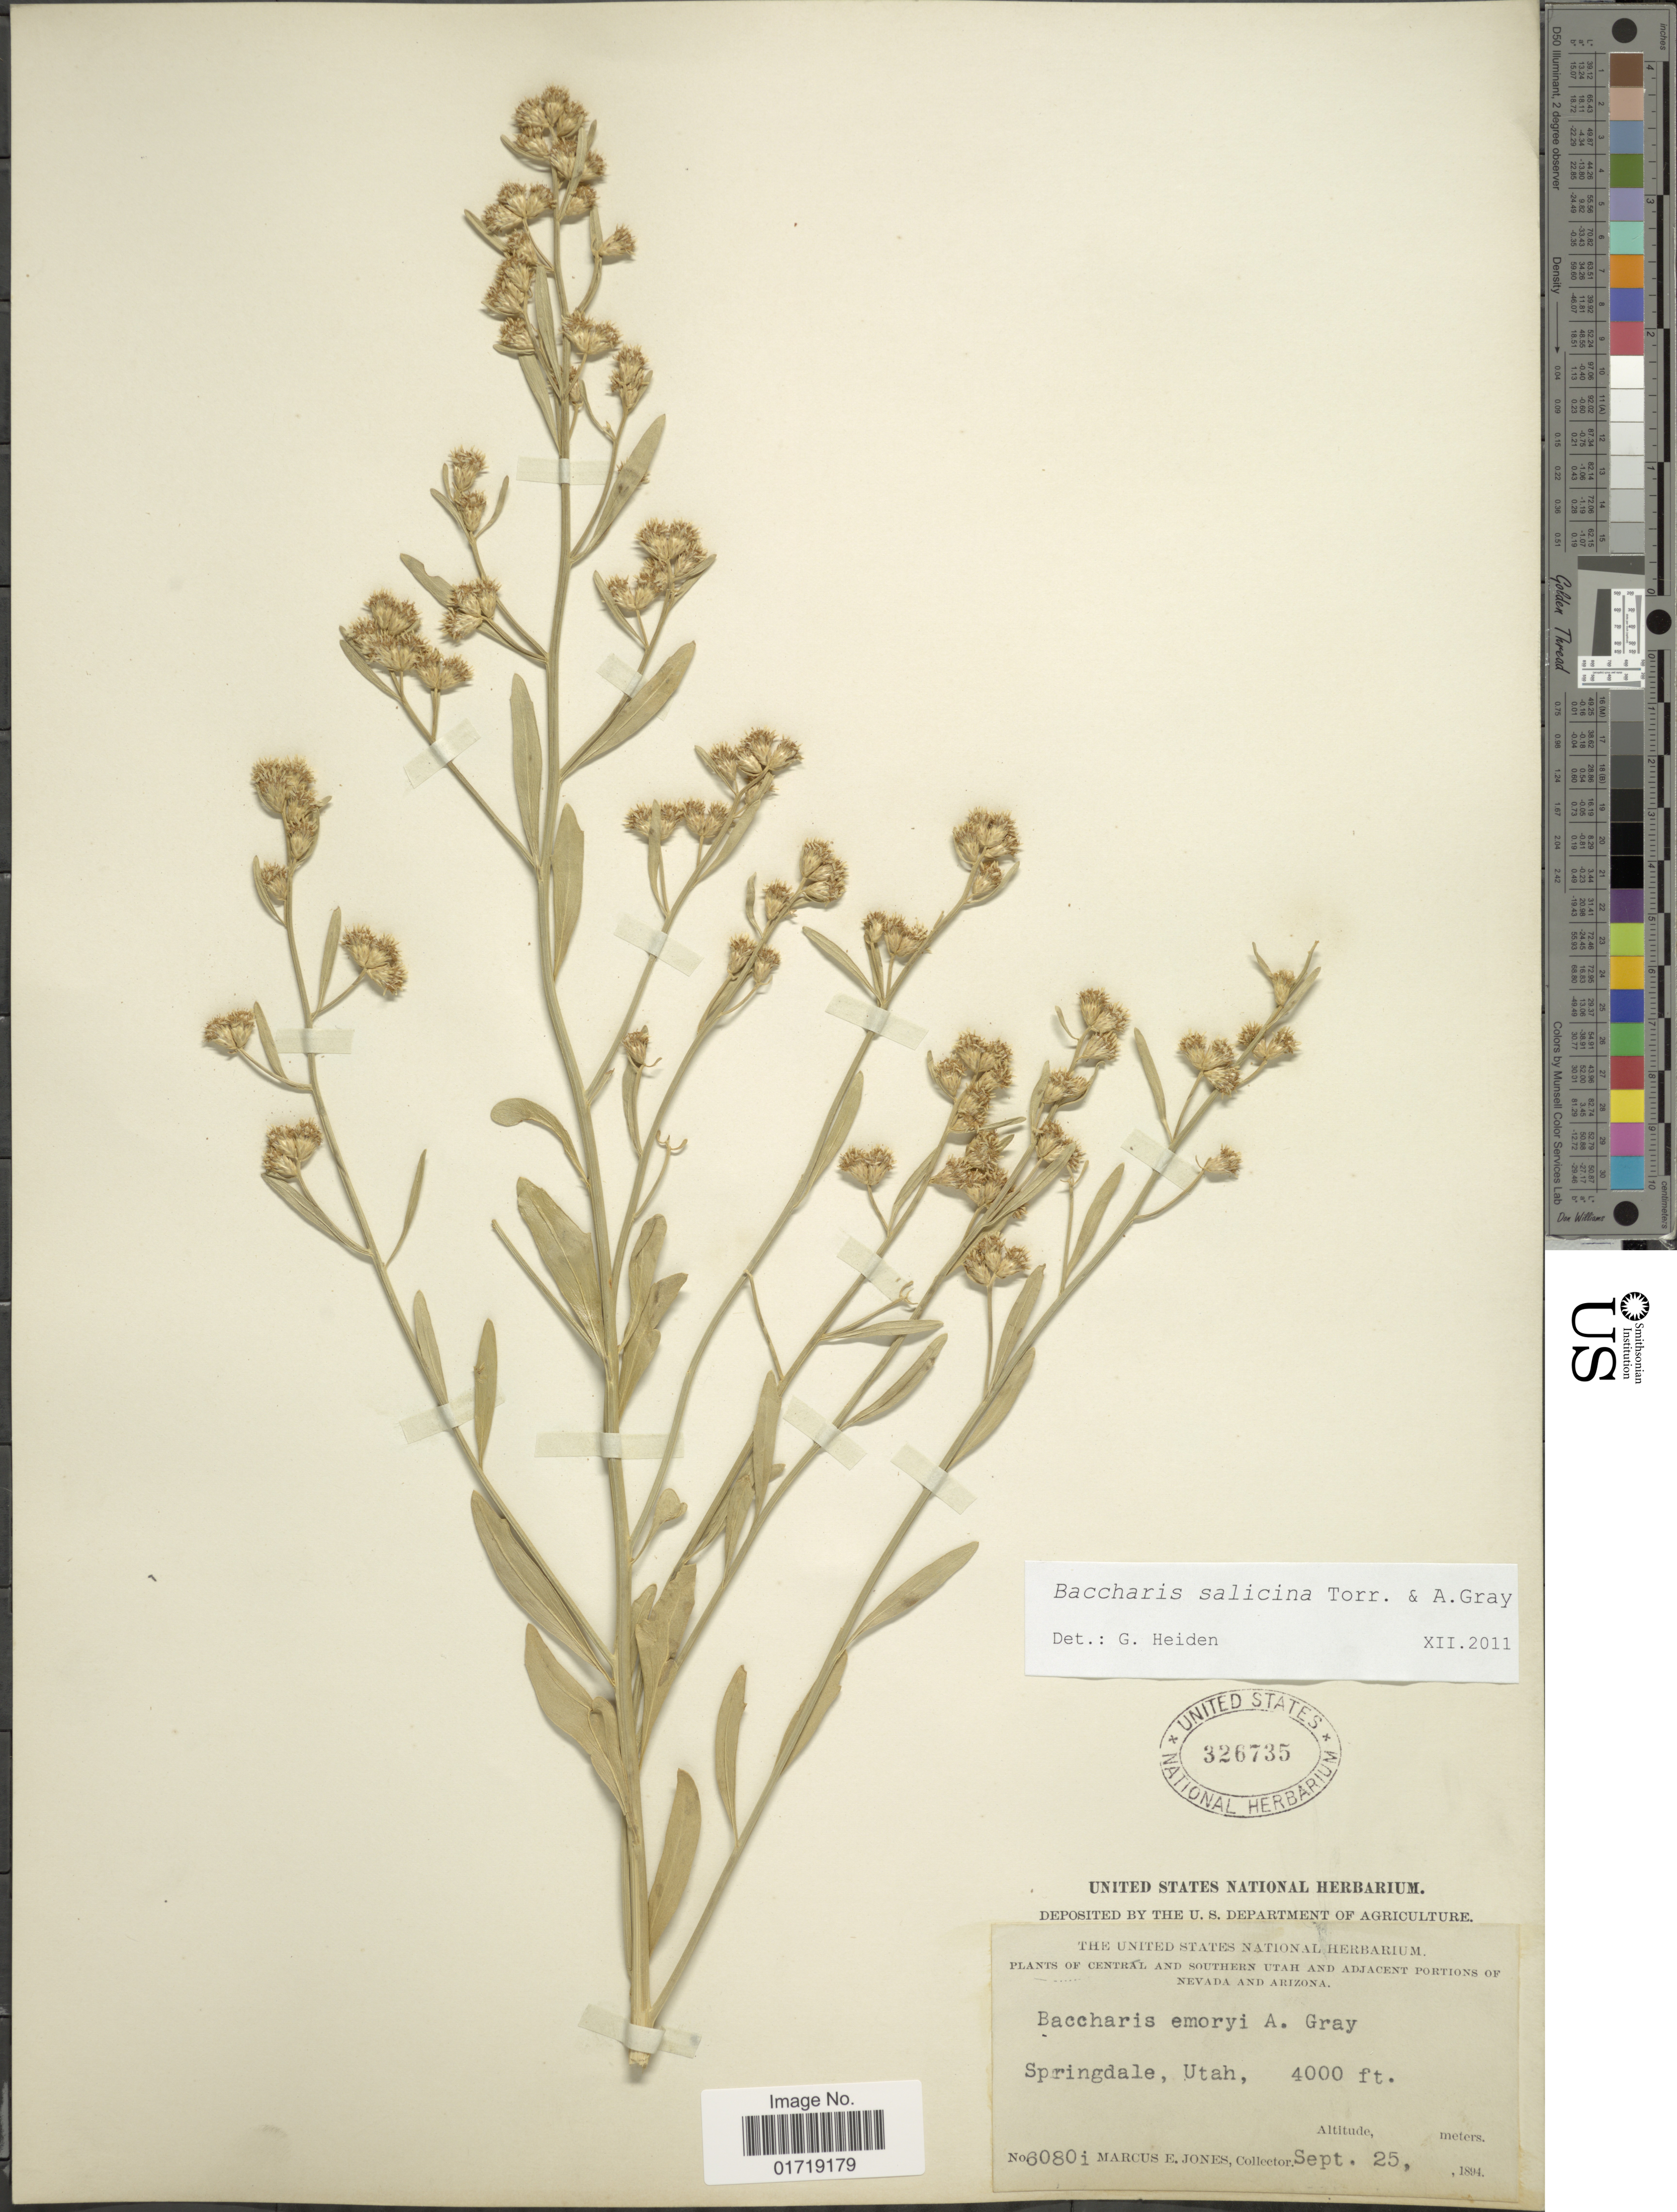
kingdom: Plantae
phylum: Tracheophyta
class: Magnoliopsida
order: Asterales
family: Asteraceae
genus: Baccharis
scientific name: Baccharis salicina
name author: Torr. & A. Gray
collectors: M. E. Jones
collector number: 6080i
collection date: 1894-09-25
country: United States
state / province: Utah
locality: Spirngdale, Utah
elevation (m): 1219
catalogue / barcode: US 326735